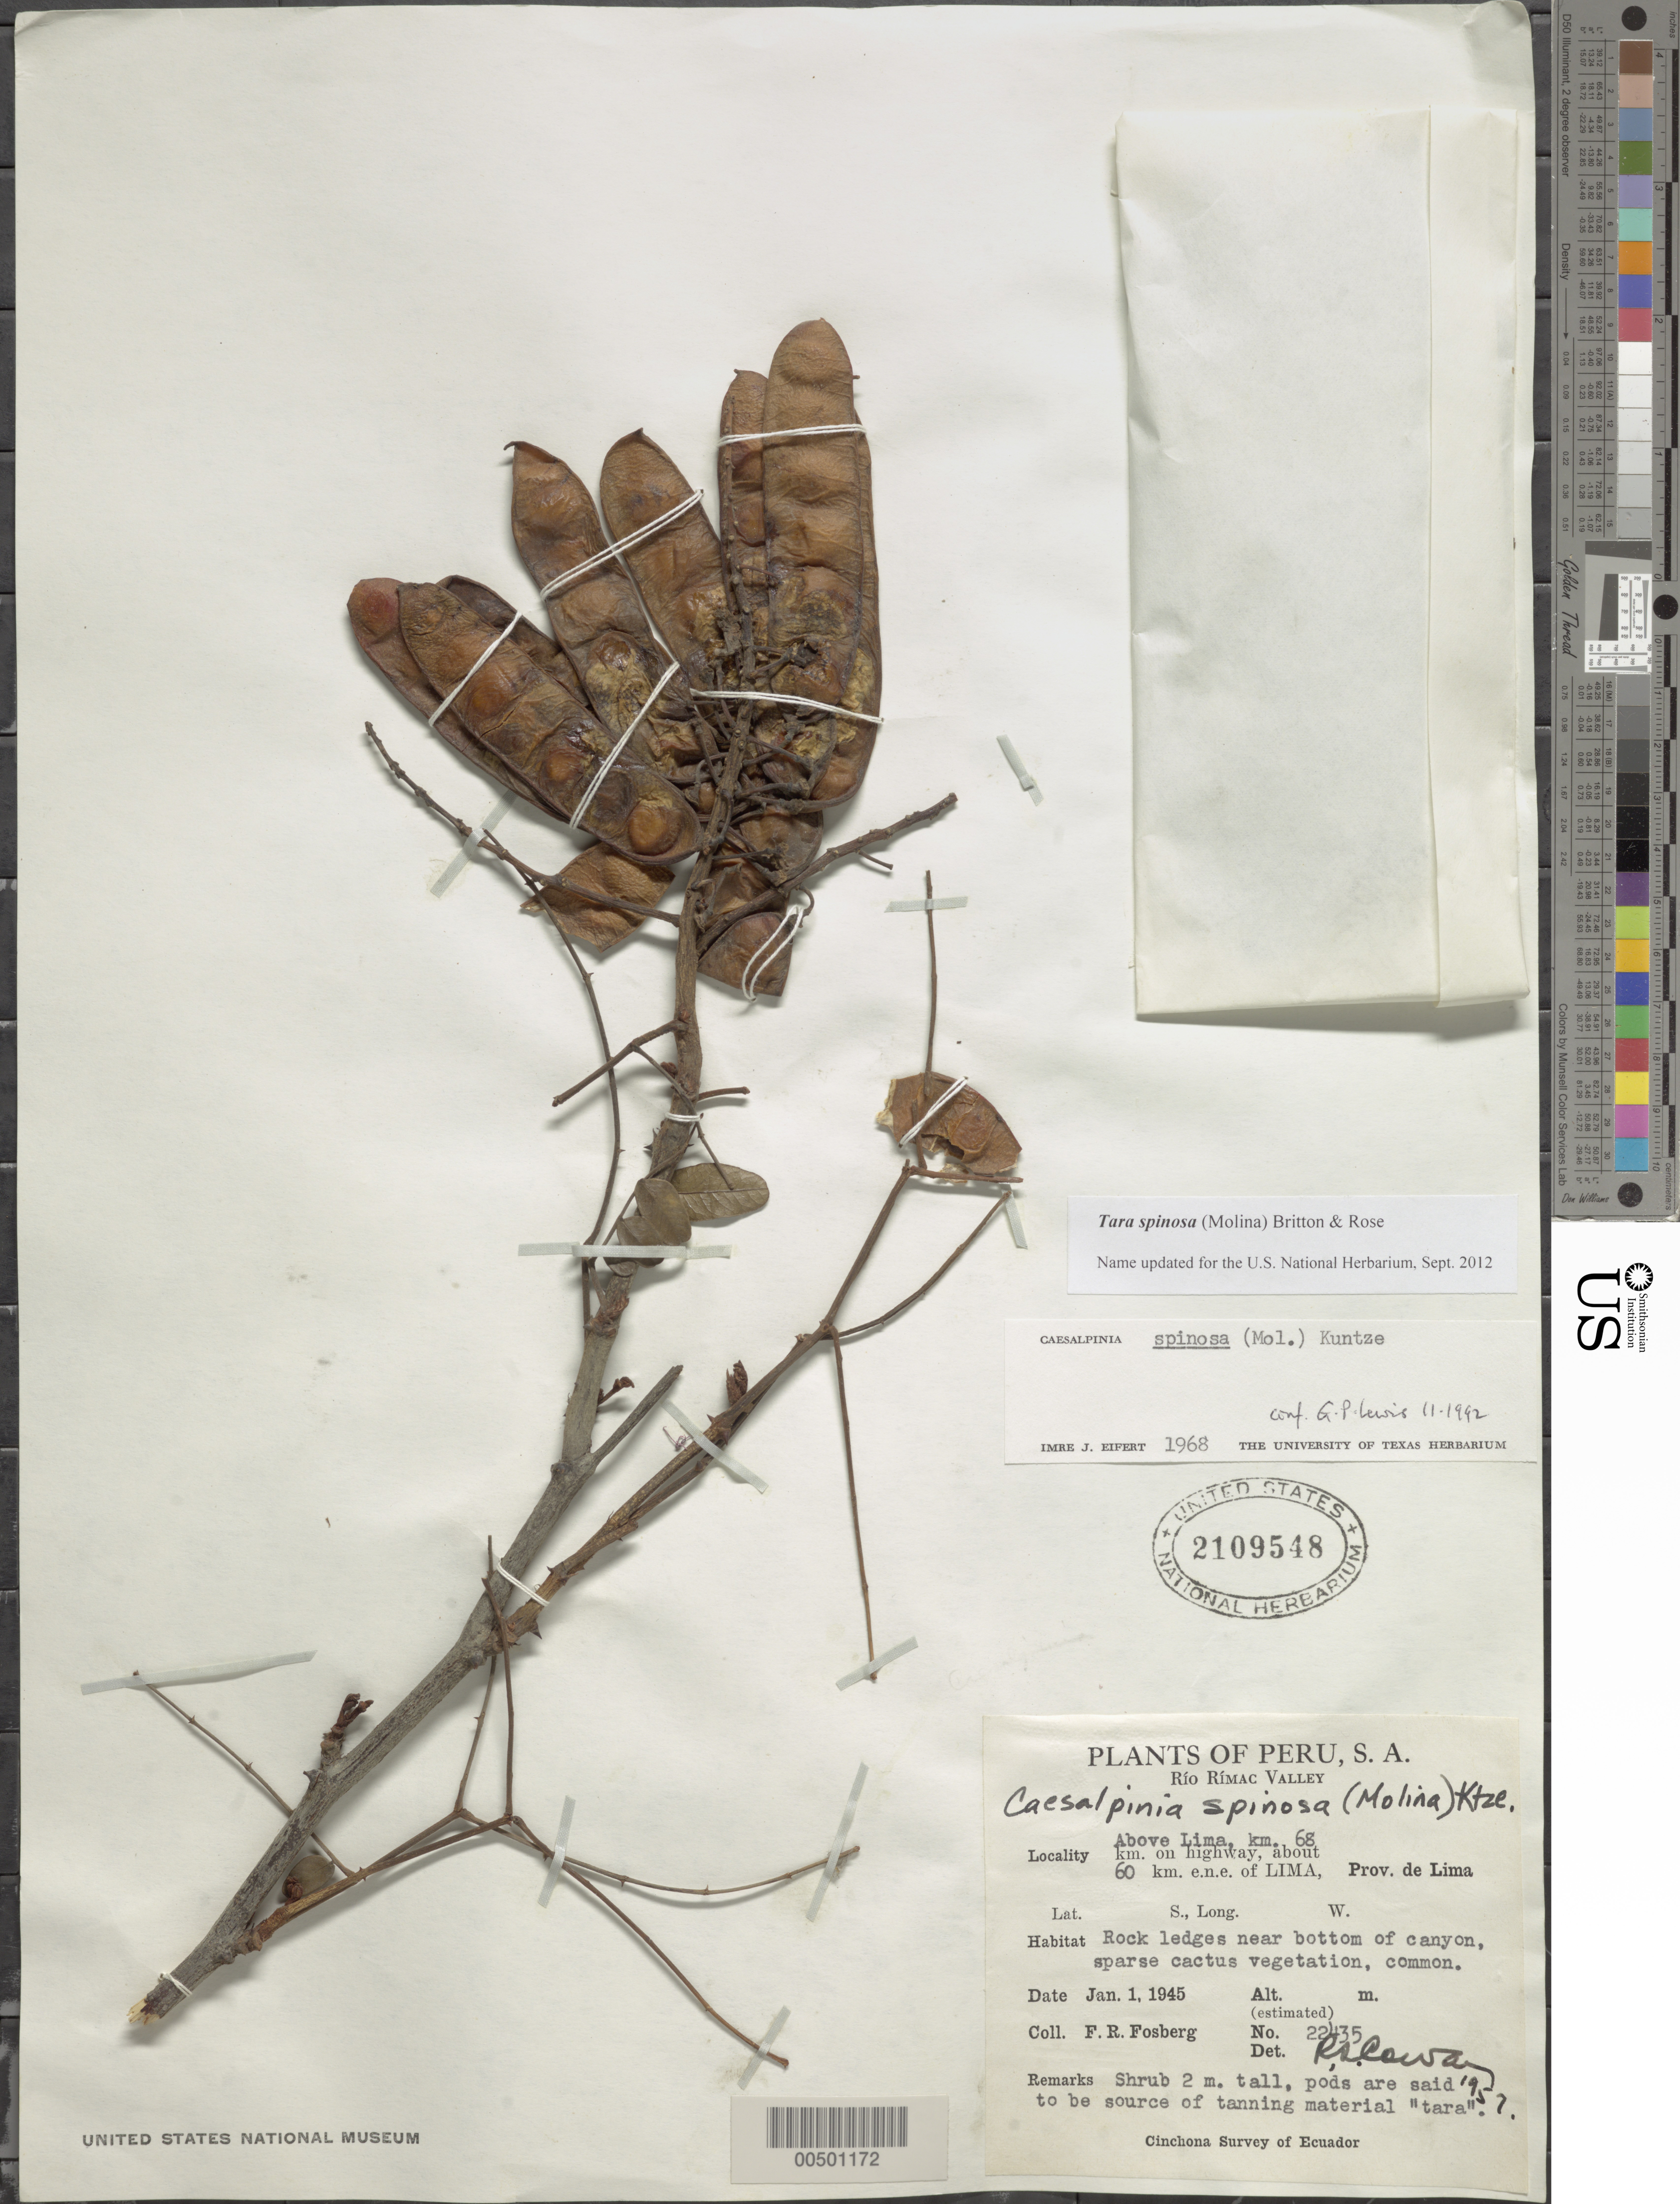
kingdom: Plantae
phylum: Tracheophyta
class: Magnoliopsida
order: Fabales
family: Fabaceae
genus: Tara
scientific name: Tara spinosa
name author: (Molina) Britton & Rose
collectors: F. R. Fosberg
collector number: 22435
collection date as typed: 01 Jan 1945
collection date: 1945-01-01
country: Peru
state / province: Lima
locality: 60 km ENE of Lima, Rio Rimac Valley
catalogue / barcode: US 2109548